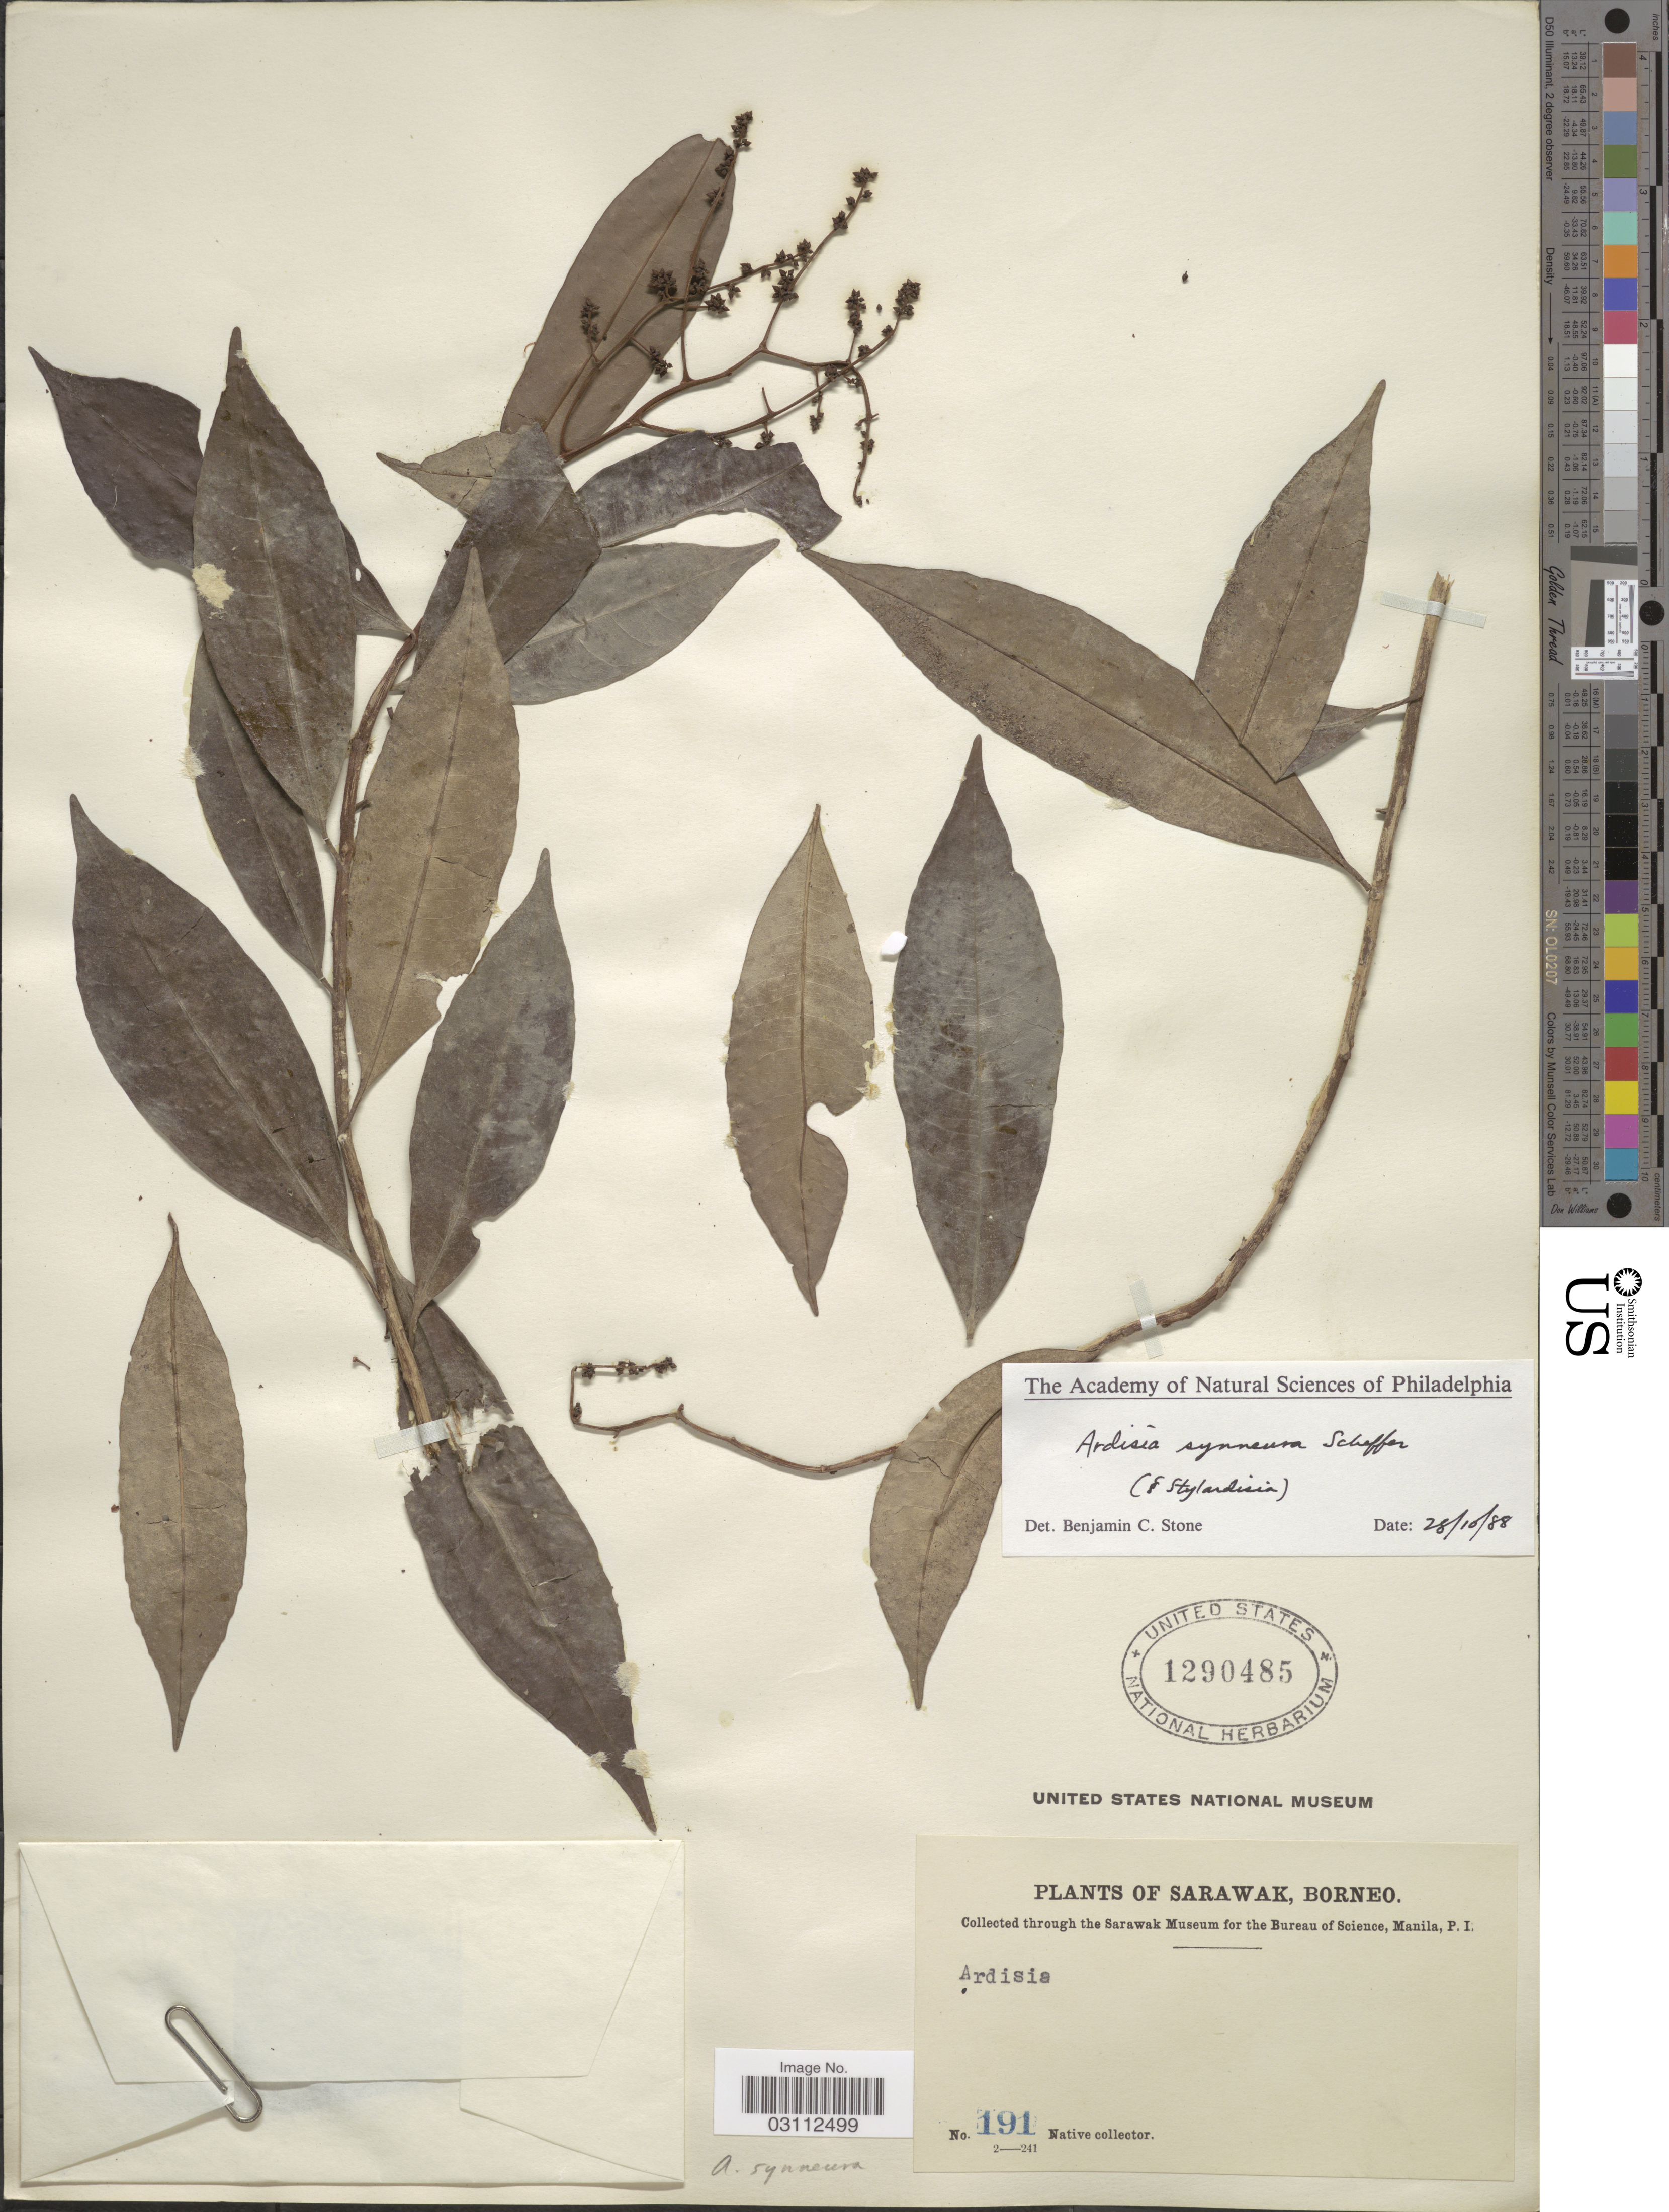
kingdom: Plantae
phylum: Tracheophyta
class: Magnoliopsida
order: Ericales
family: Primulaceae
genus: Ardisia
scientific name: Ardisia synneura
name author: Scheff.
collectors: Native collector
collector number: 191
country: Malaysia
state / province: Sarawak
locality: Borneo.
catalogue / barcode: US 1290485